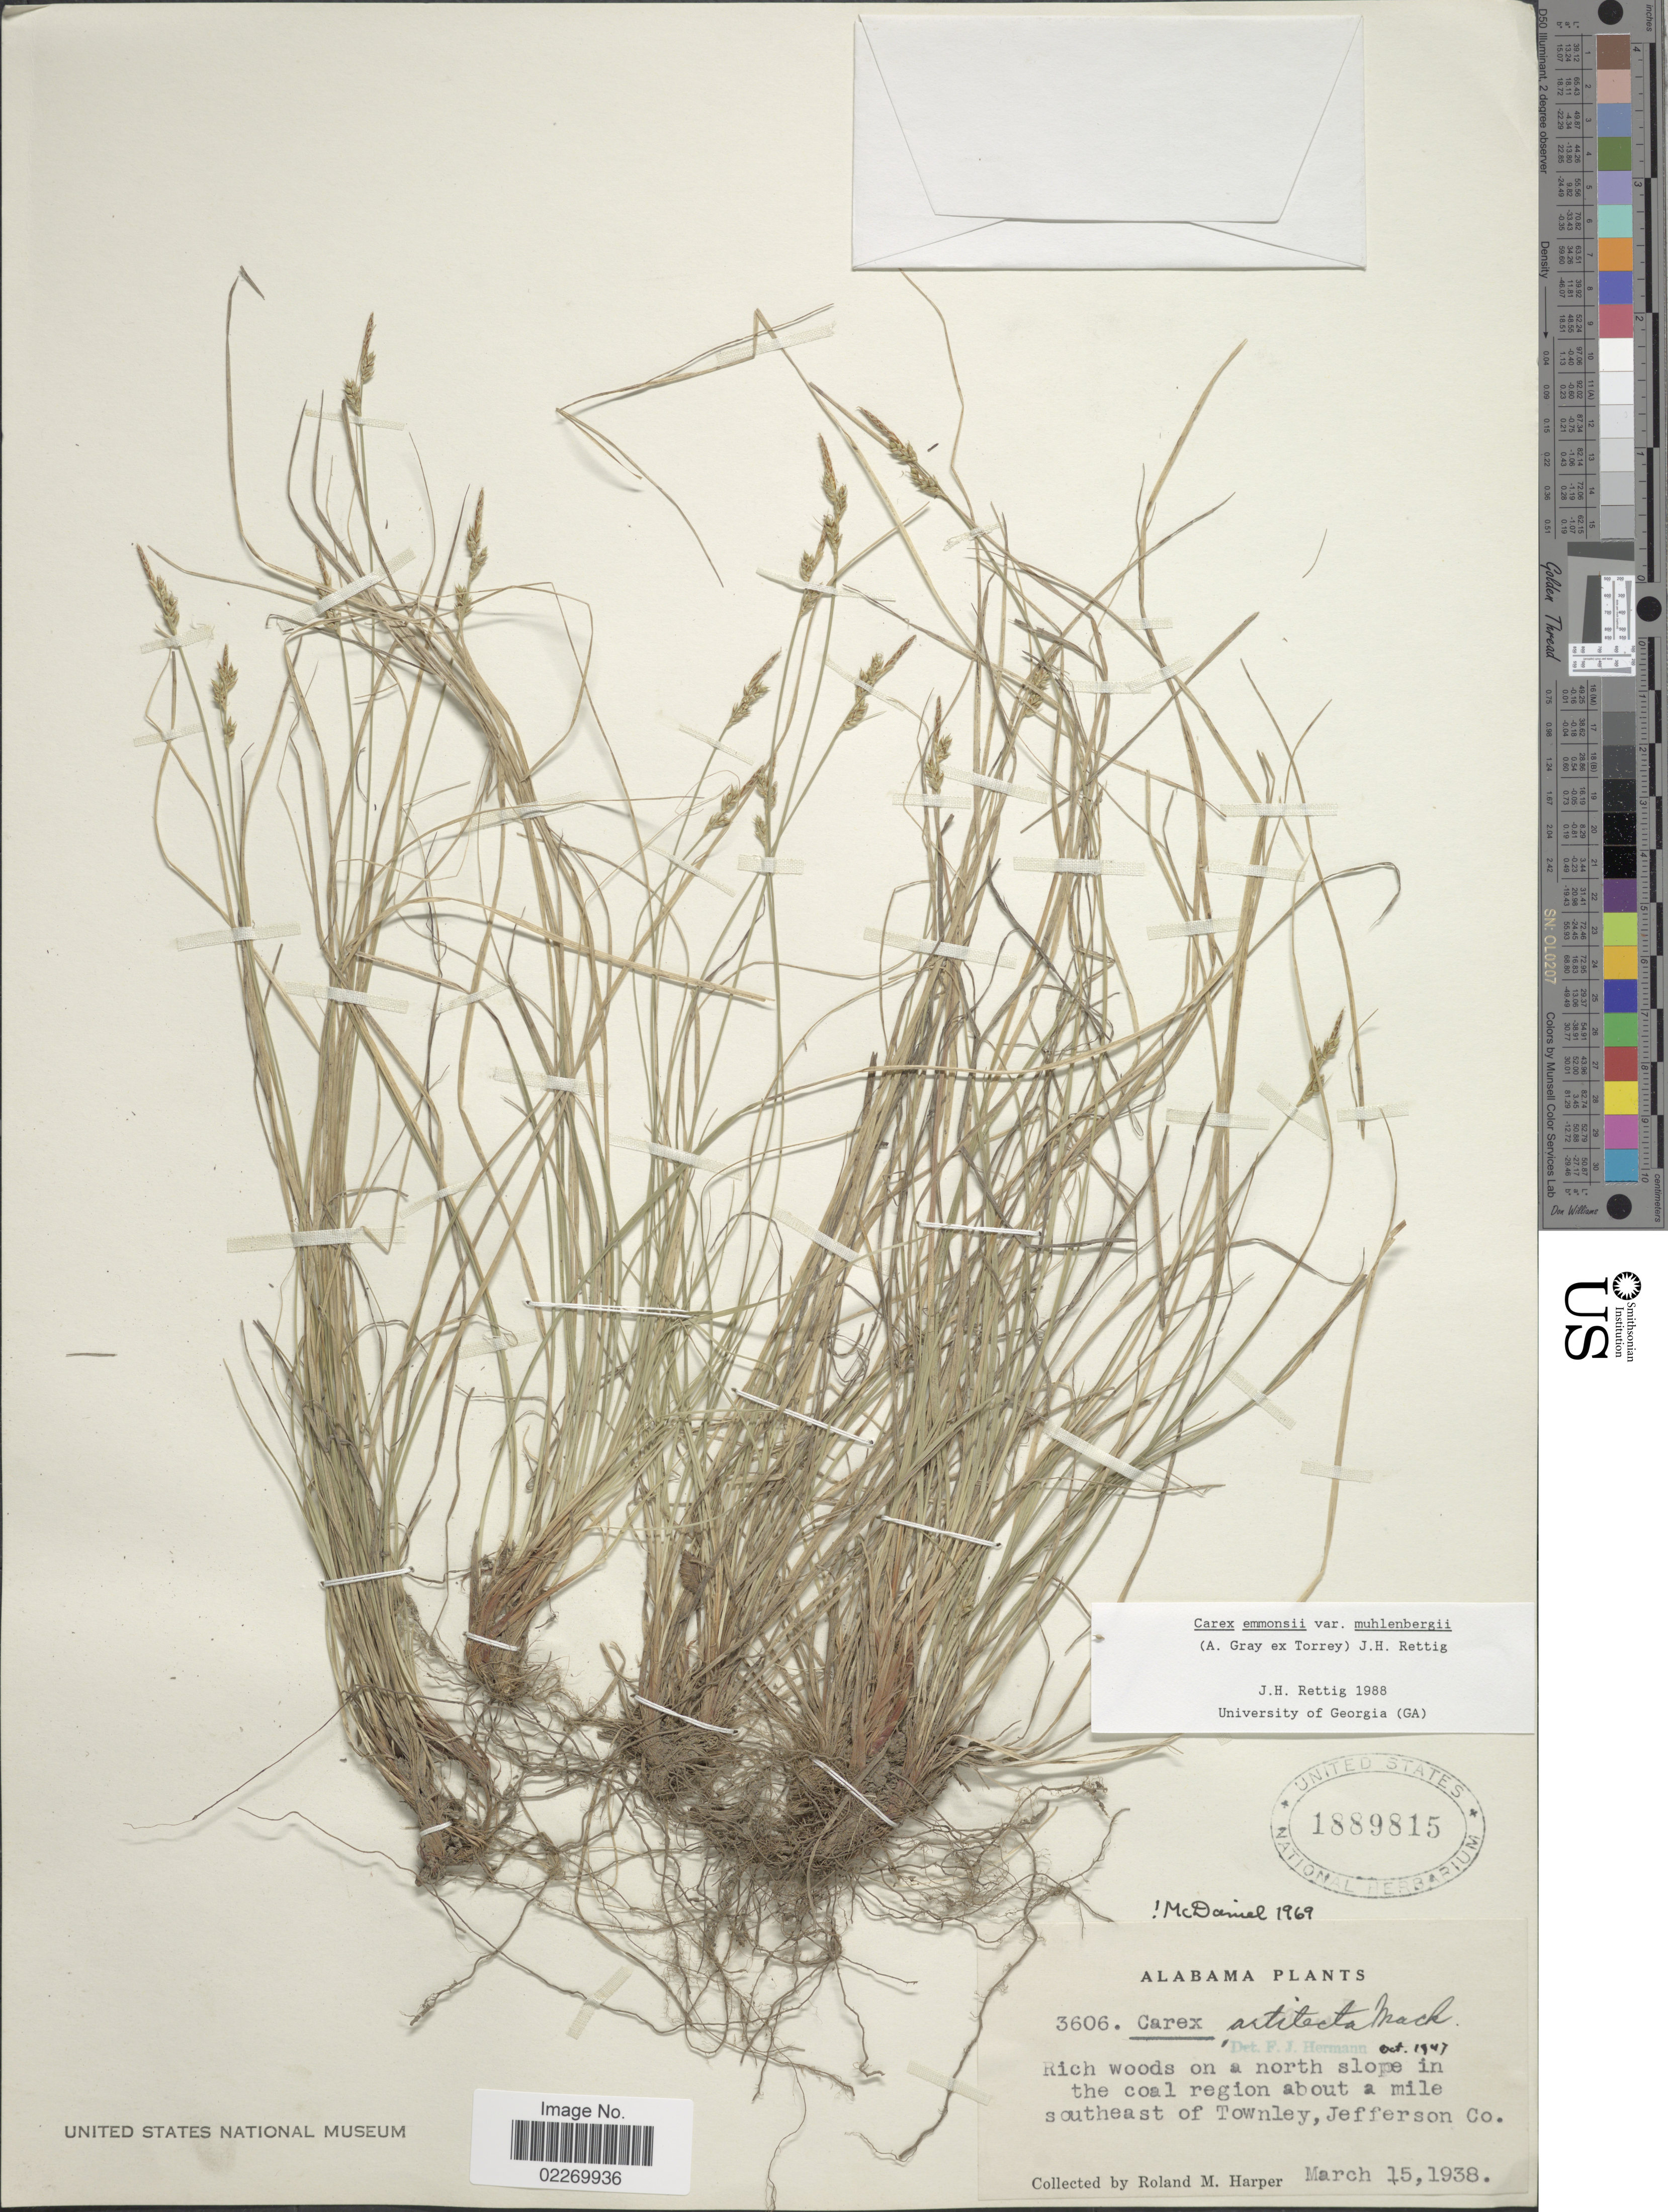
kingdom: Plantae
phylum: Tracheophyta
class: Liliopsida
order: Poales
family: Cyperaceae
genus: Carex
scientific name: Carex albicans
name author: Willd. ex Spreng.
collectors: R. M. Harper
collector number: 3606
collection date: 1938-03-15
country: United States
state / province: Alabama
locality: Rich woods on a north slope in the coal region about a mile southeast of Townley, Jefferson Co.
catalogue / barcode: US 1889815